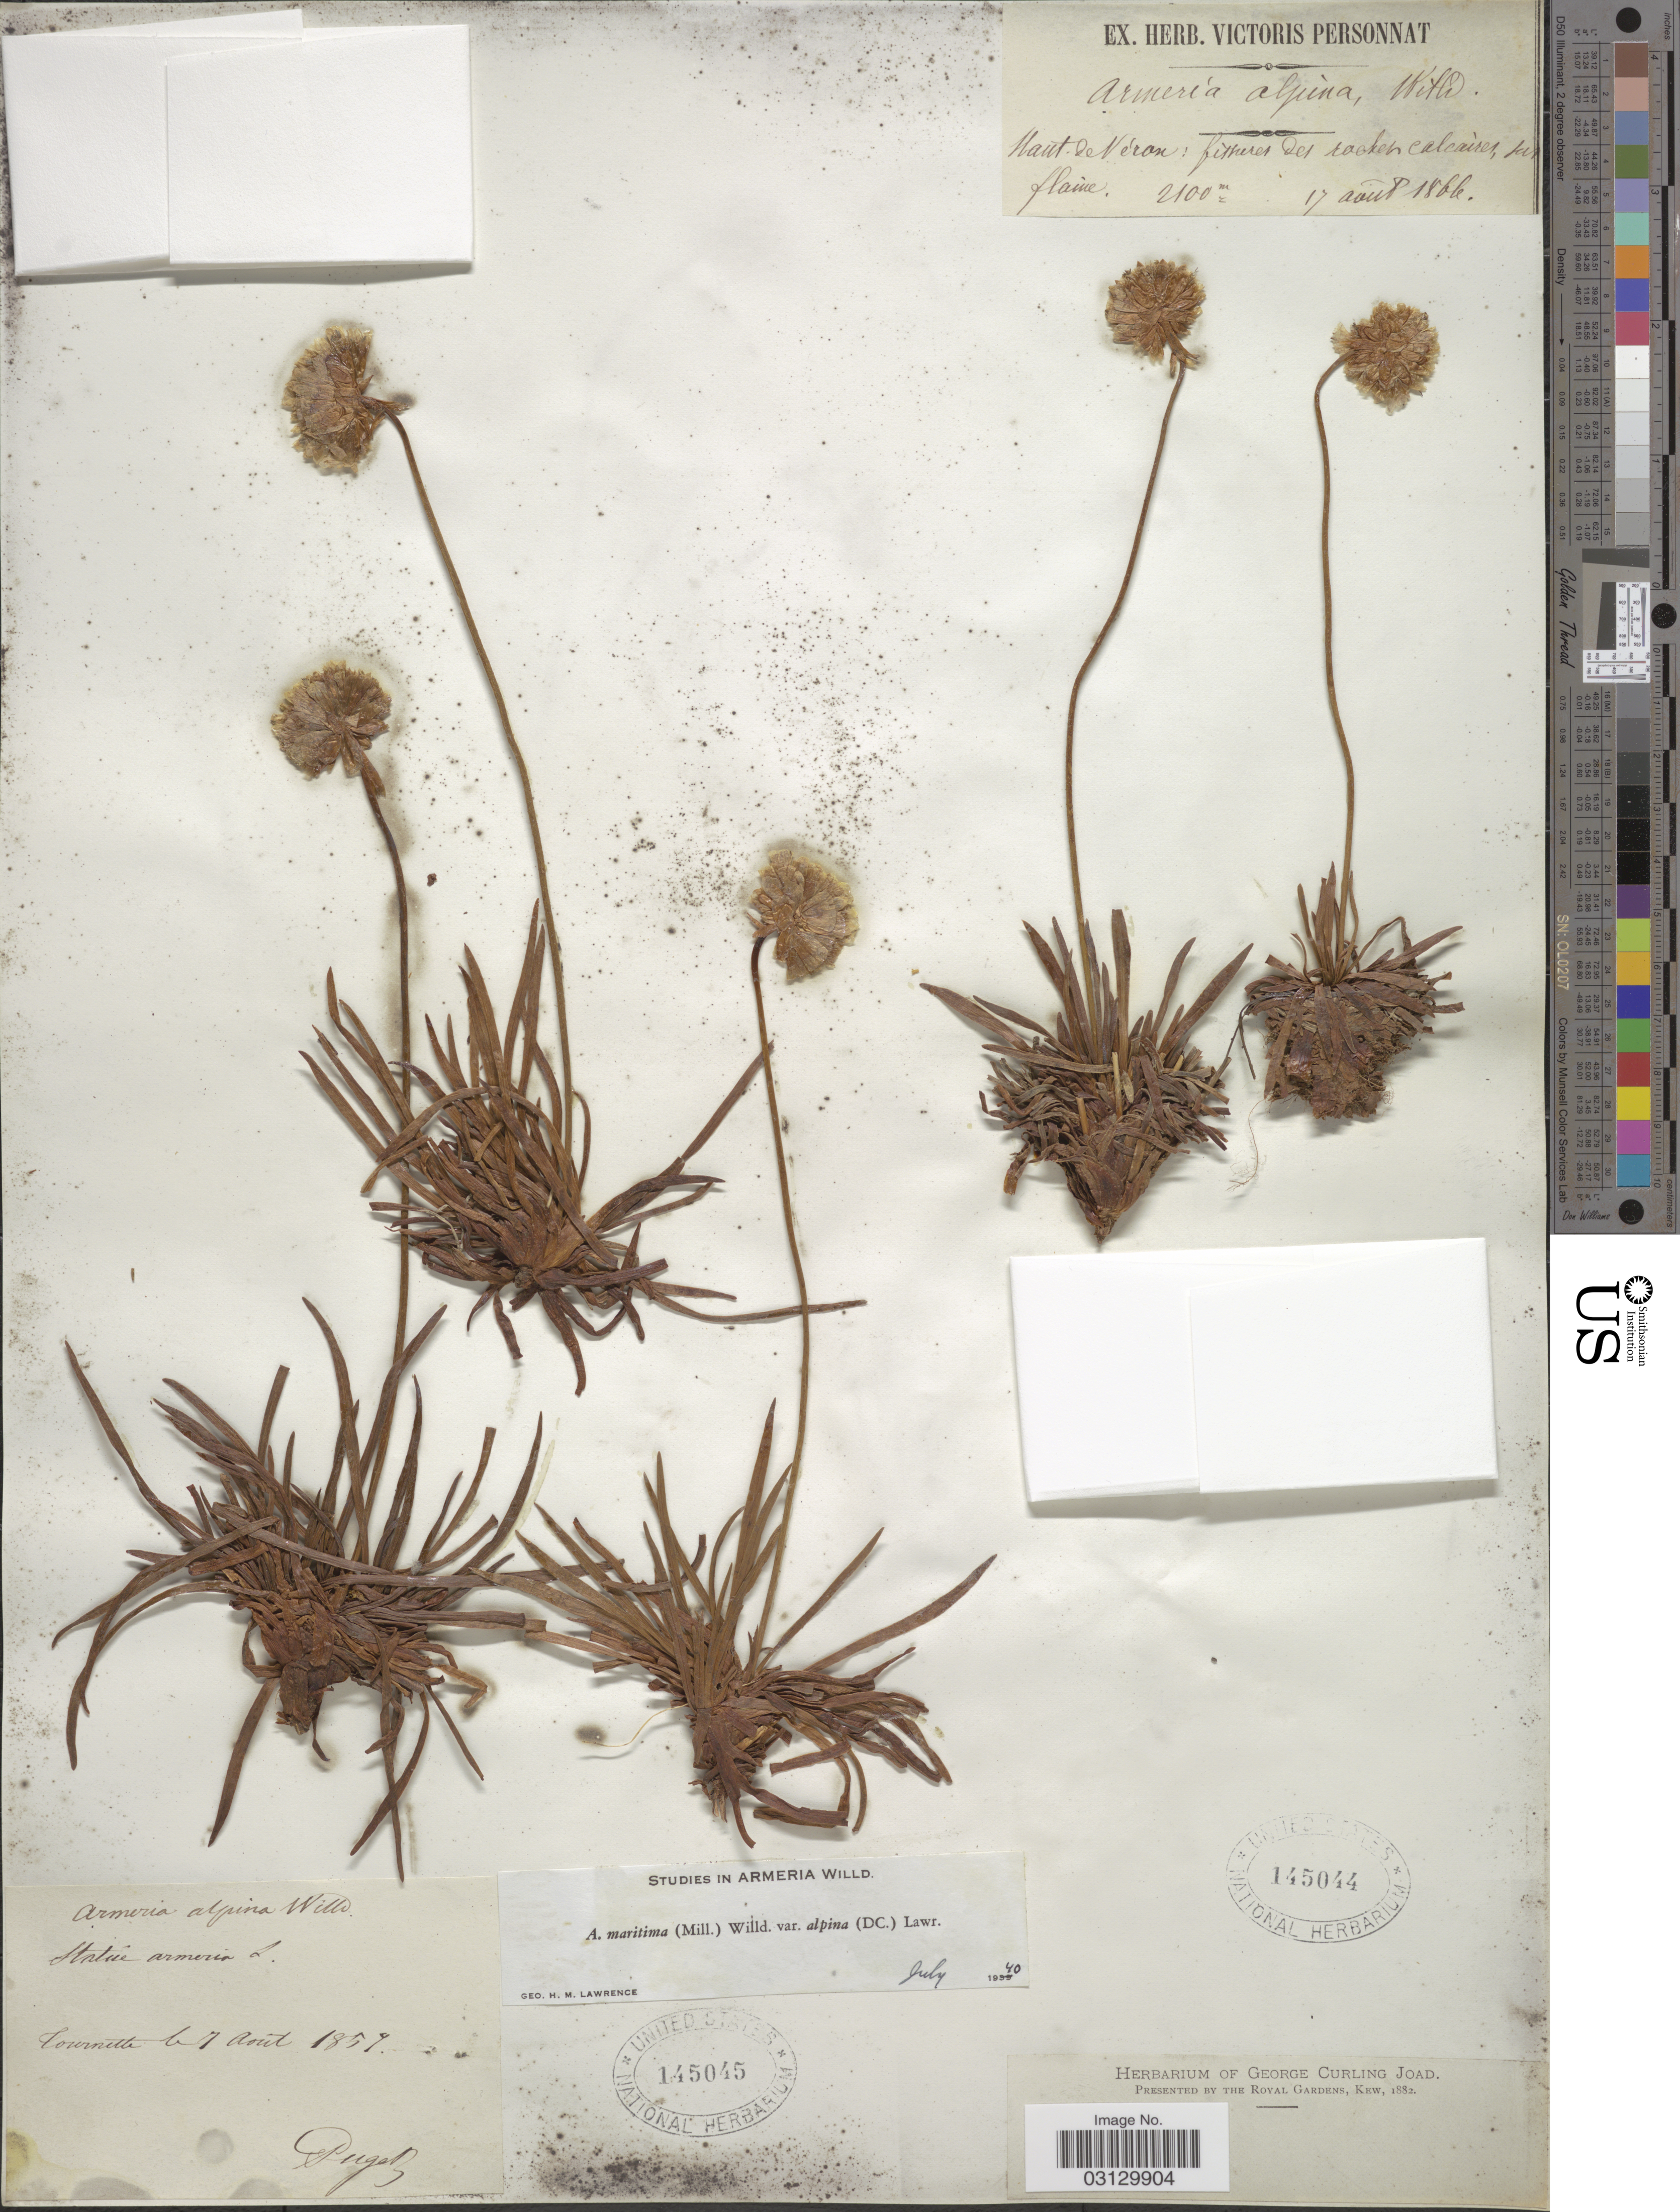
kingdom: Plantae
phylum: Tracheophyta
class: Magnoliopsida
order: Caryophyllales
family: Plumbaginaceae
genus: Armeria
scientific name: Armeria maritima subsp. alpina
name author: (Willd.) P. Silva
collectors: -. Puget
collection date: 1859-08-07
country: France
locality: Tournette.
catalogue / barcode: US 145045